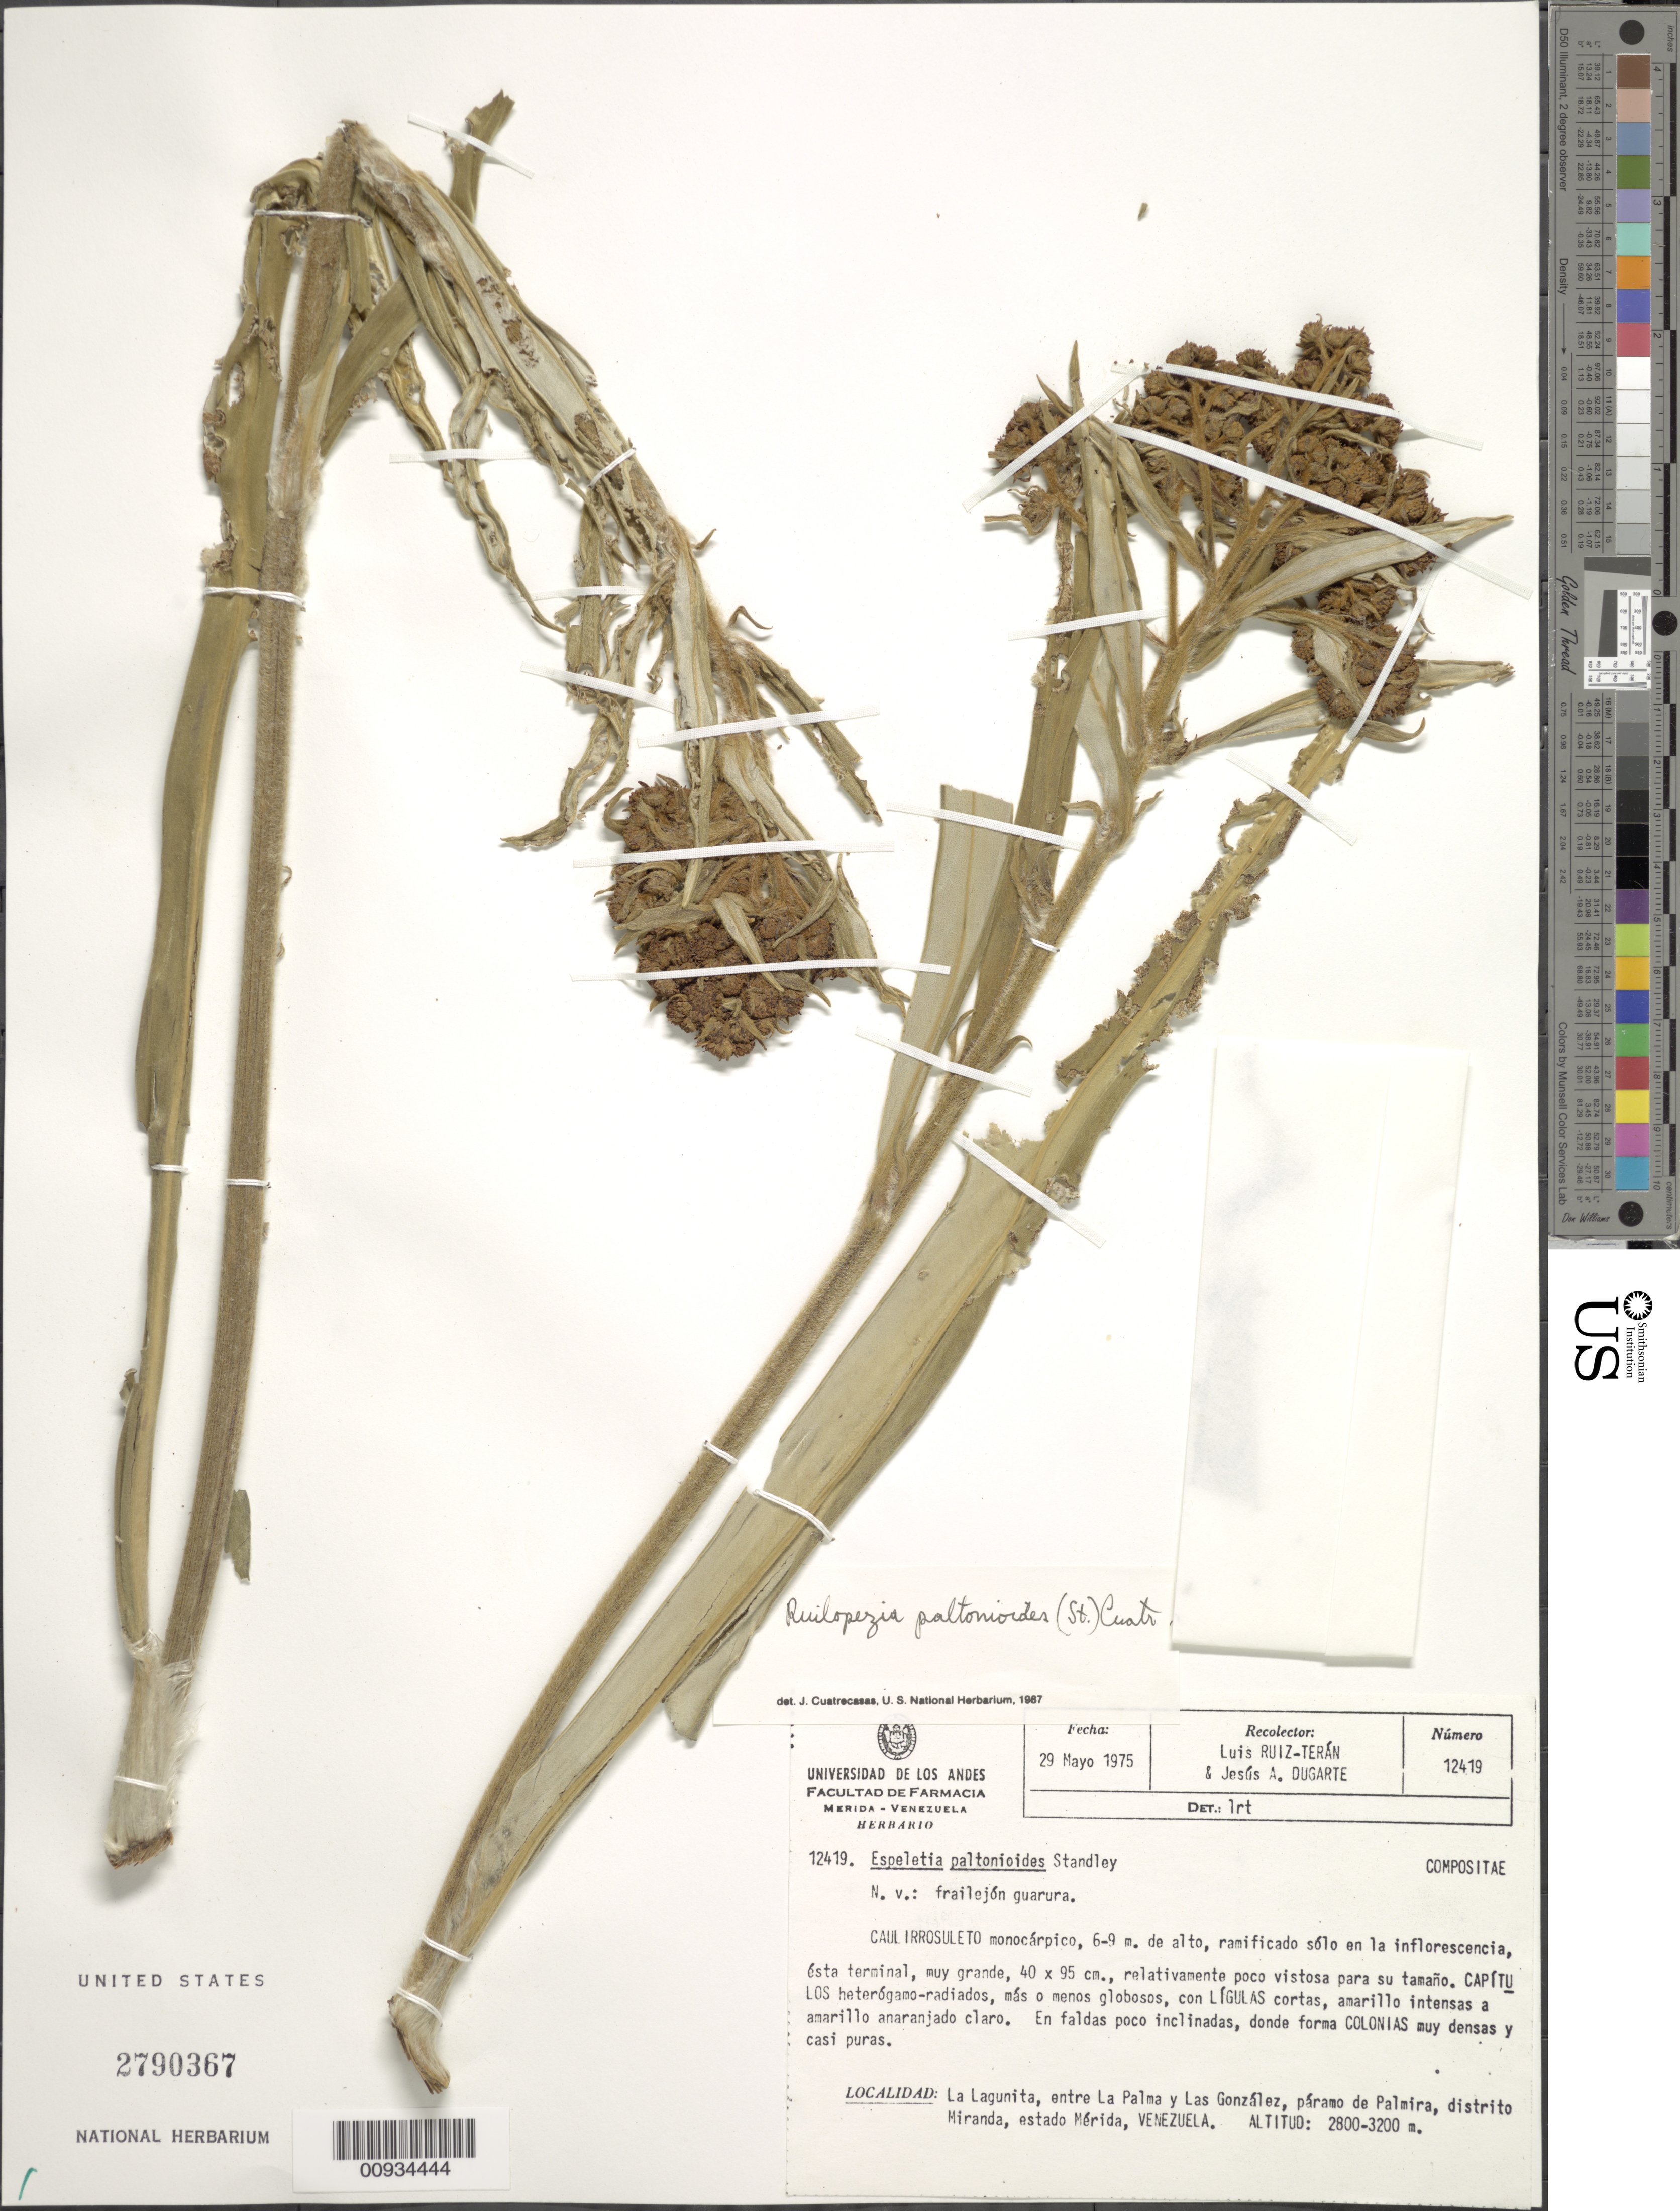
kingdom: Plantae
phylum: Tracheophyta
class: Magnoliopsida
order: Asterales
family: Asteraceae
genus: Ruilopezia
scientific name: Ruilopezia paltonioides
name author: (Standl.) Cuatrec.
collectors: L. Teran & J. Dugarte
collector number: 12419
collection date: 1975-05-29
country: Venezuela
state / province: Mérida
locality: La Lagunita, entre la Palma y Las Gonzalez, paramo de Palmira, Distrito Miranda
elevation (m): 2800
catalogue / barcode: US 2790367